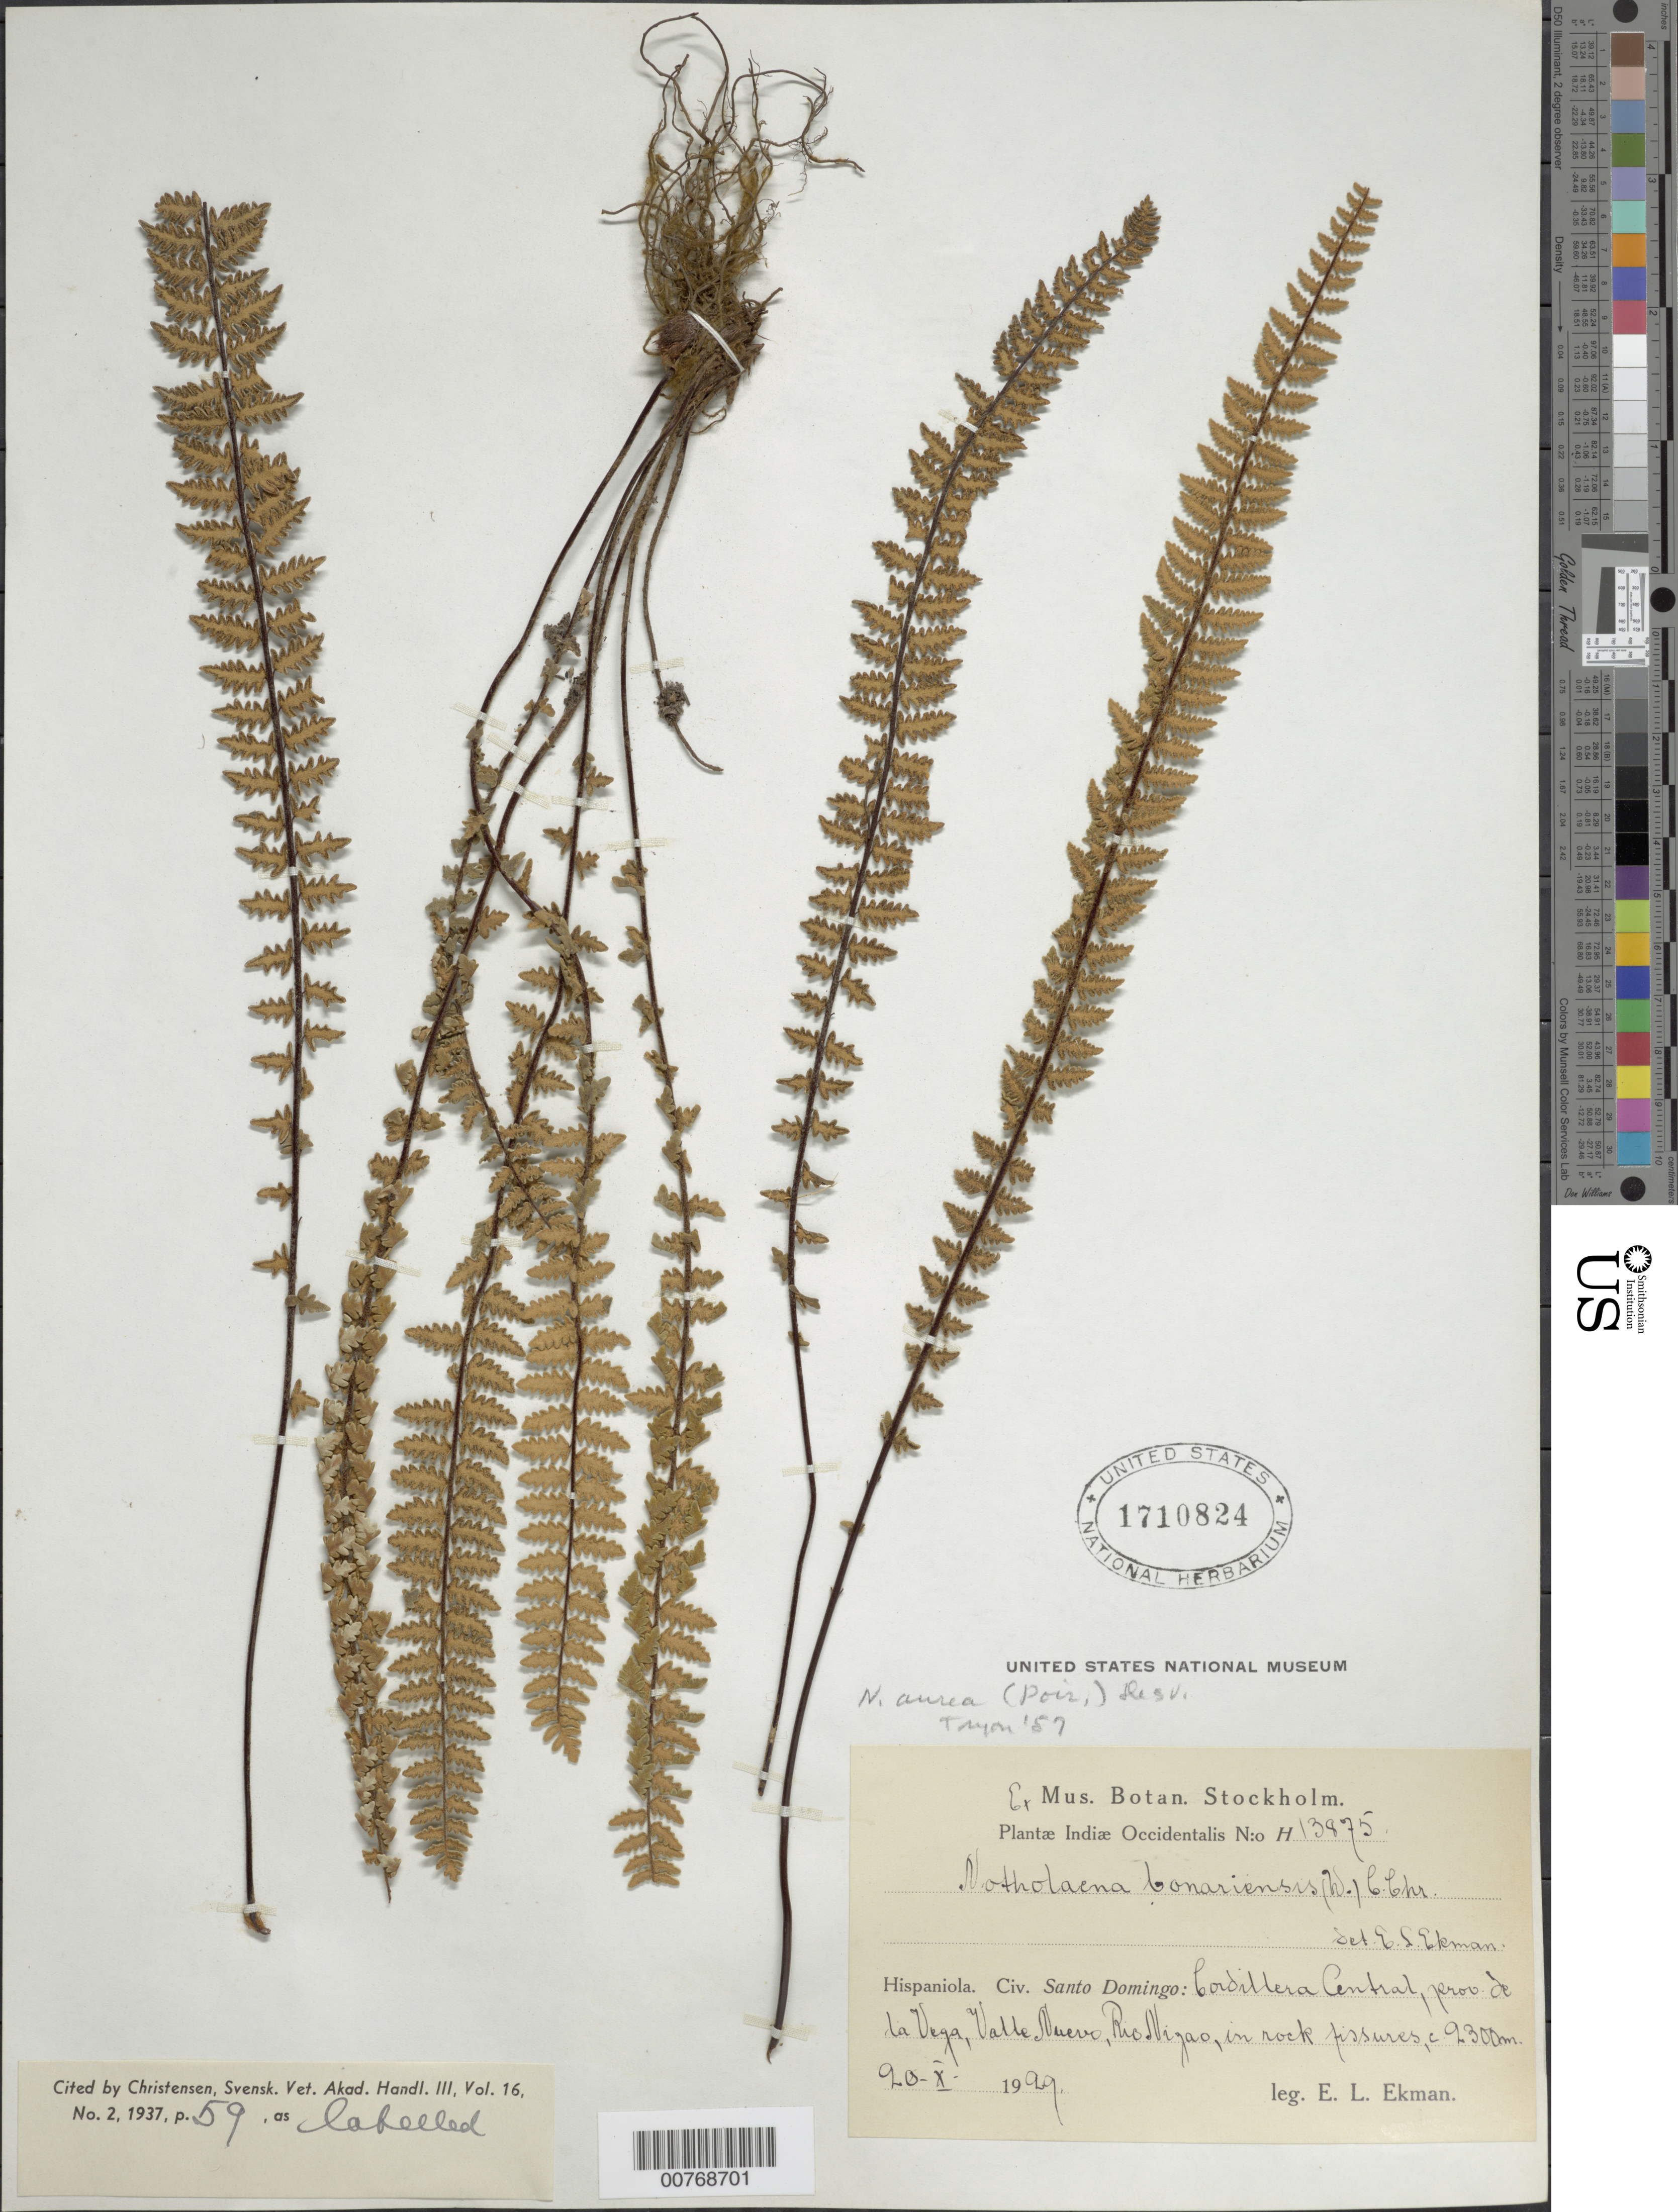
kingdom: Plantae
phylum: Tracheophyta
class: Polypodiopsida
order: Polypodiales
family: Pteridaceae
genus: Myriopteris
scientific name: Myriopteris aurea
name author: (Poir.) Grusz & Windham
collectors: E. L. Ekman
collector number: H 13875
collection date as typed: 20 Oct 1929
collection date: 1929-10-20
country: Dominican Republic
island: Hispaniola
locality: Santo Domingo. Cordillera Central, Provincia de La Vega, Valle Nuevo, Tio el Vizao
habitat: In rock fissures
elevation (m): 2300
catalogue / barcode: US 1710824